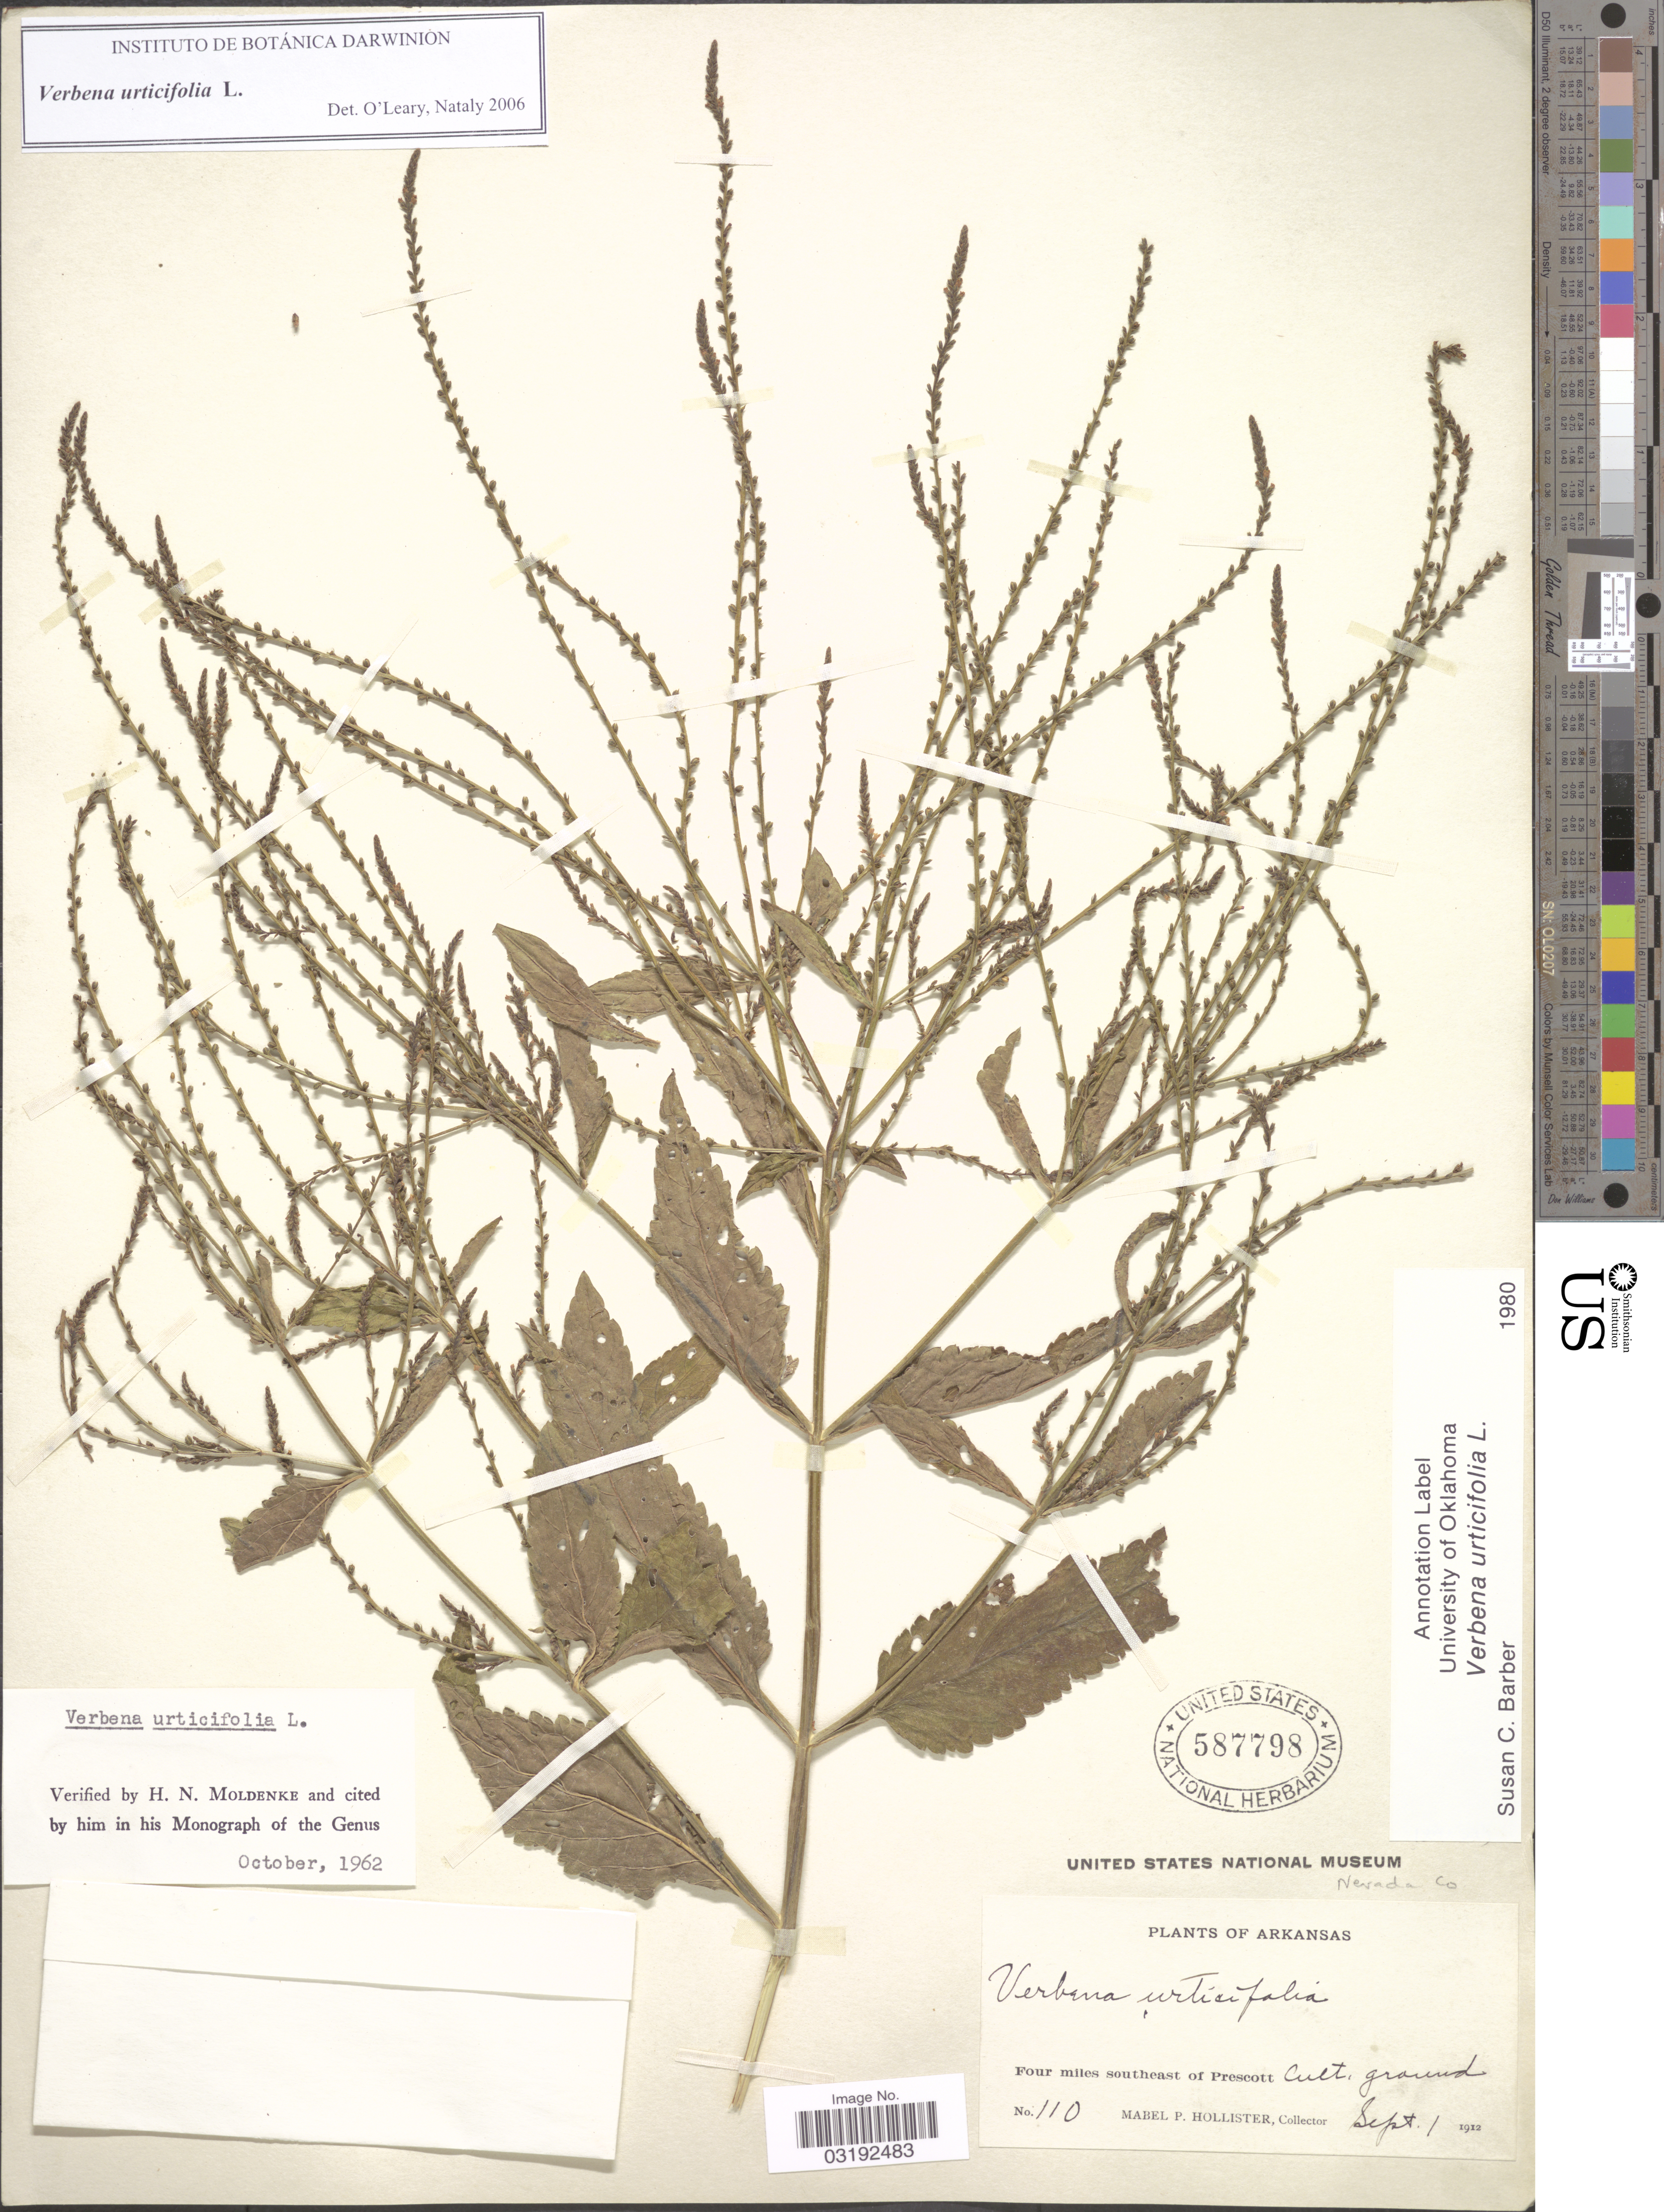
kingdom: Plantae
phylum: Tracheophyta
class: Magnoliopsida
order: Lamiales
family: Verbenaceae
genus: Verbena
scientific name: Verbena urticifolia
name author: L.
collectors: M. Hollister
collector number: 110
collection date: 1912-09-01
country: United States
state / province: Arkansas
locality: Four miles southeast of Prescott. Nevada Co.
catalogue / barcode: US 587798